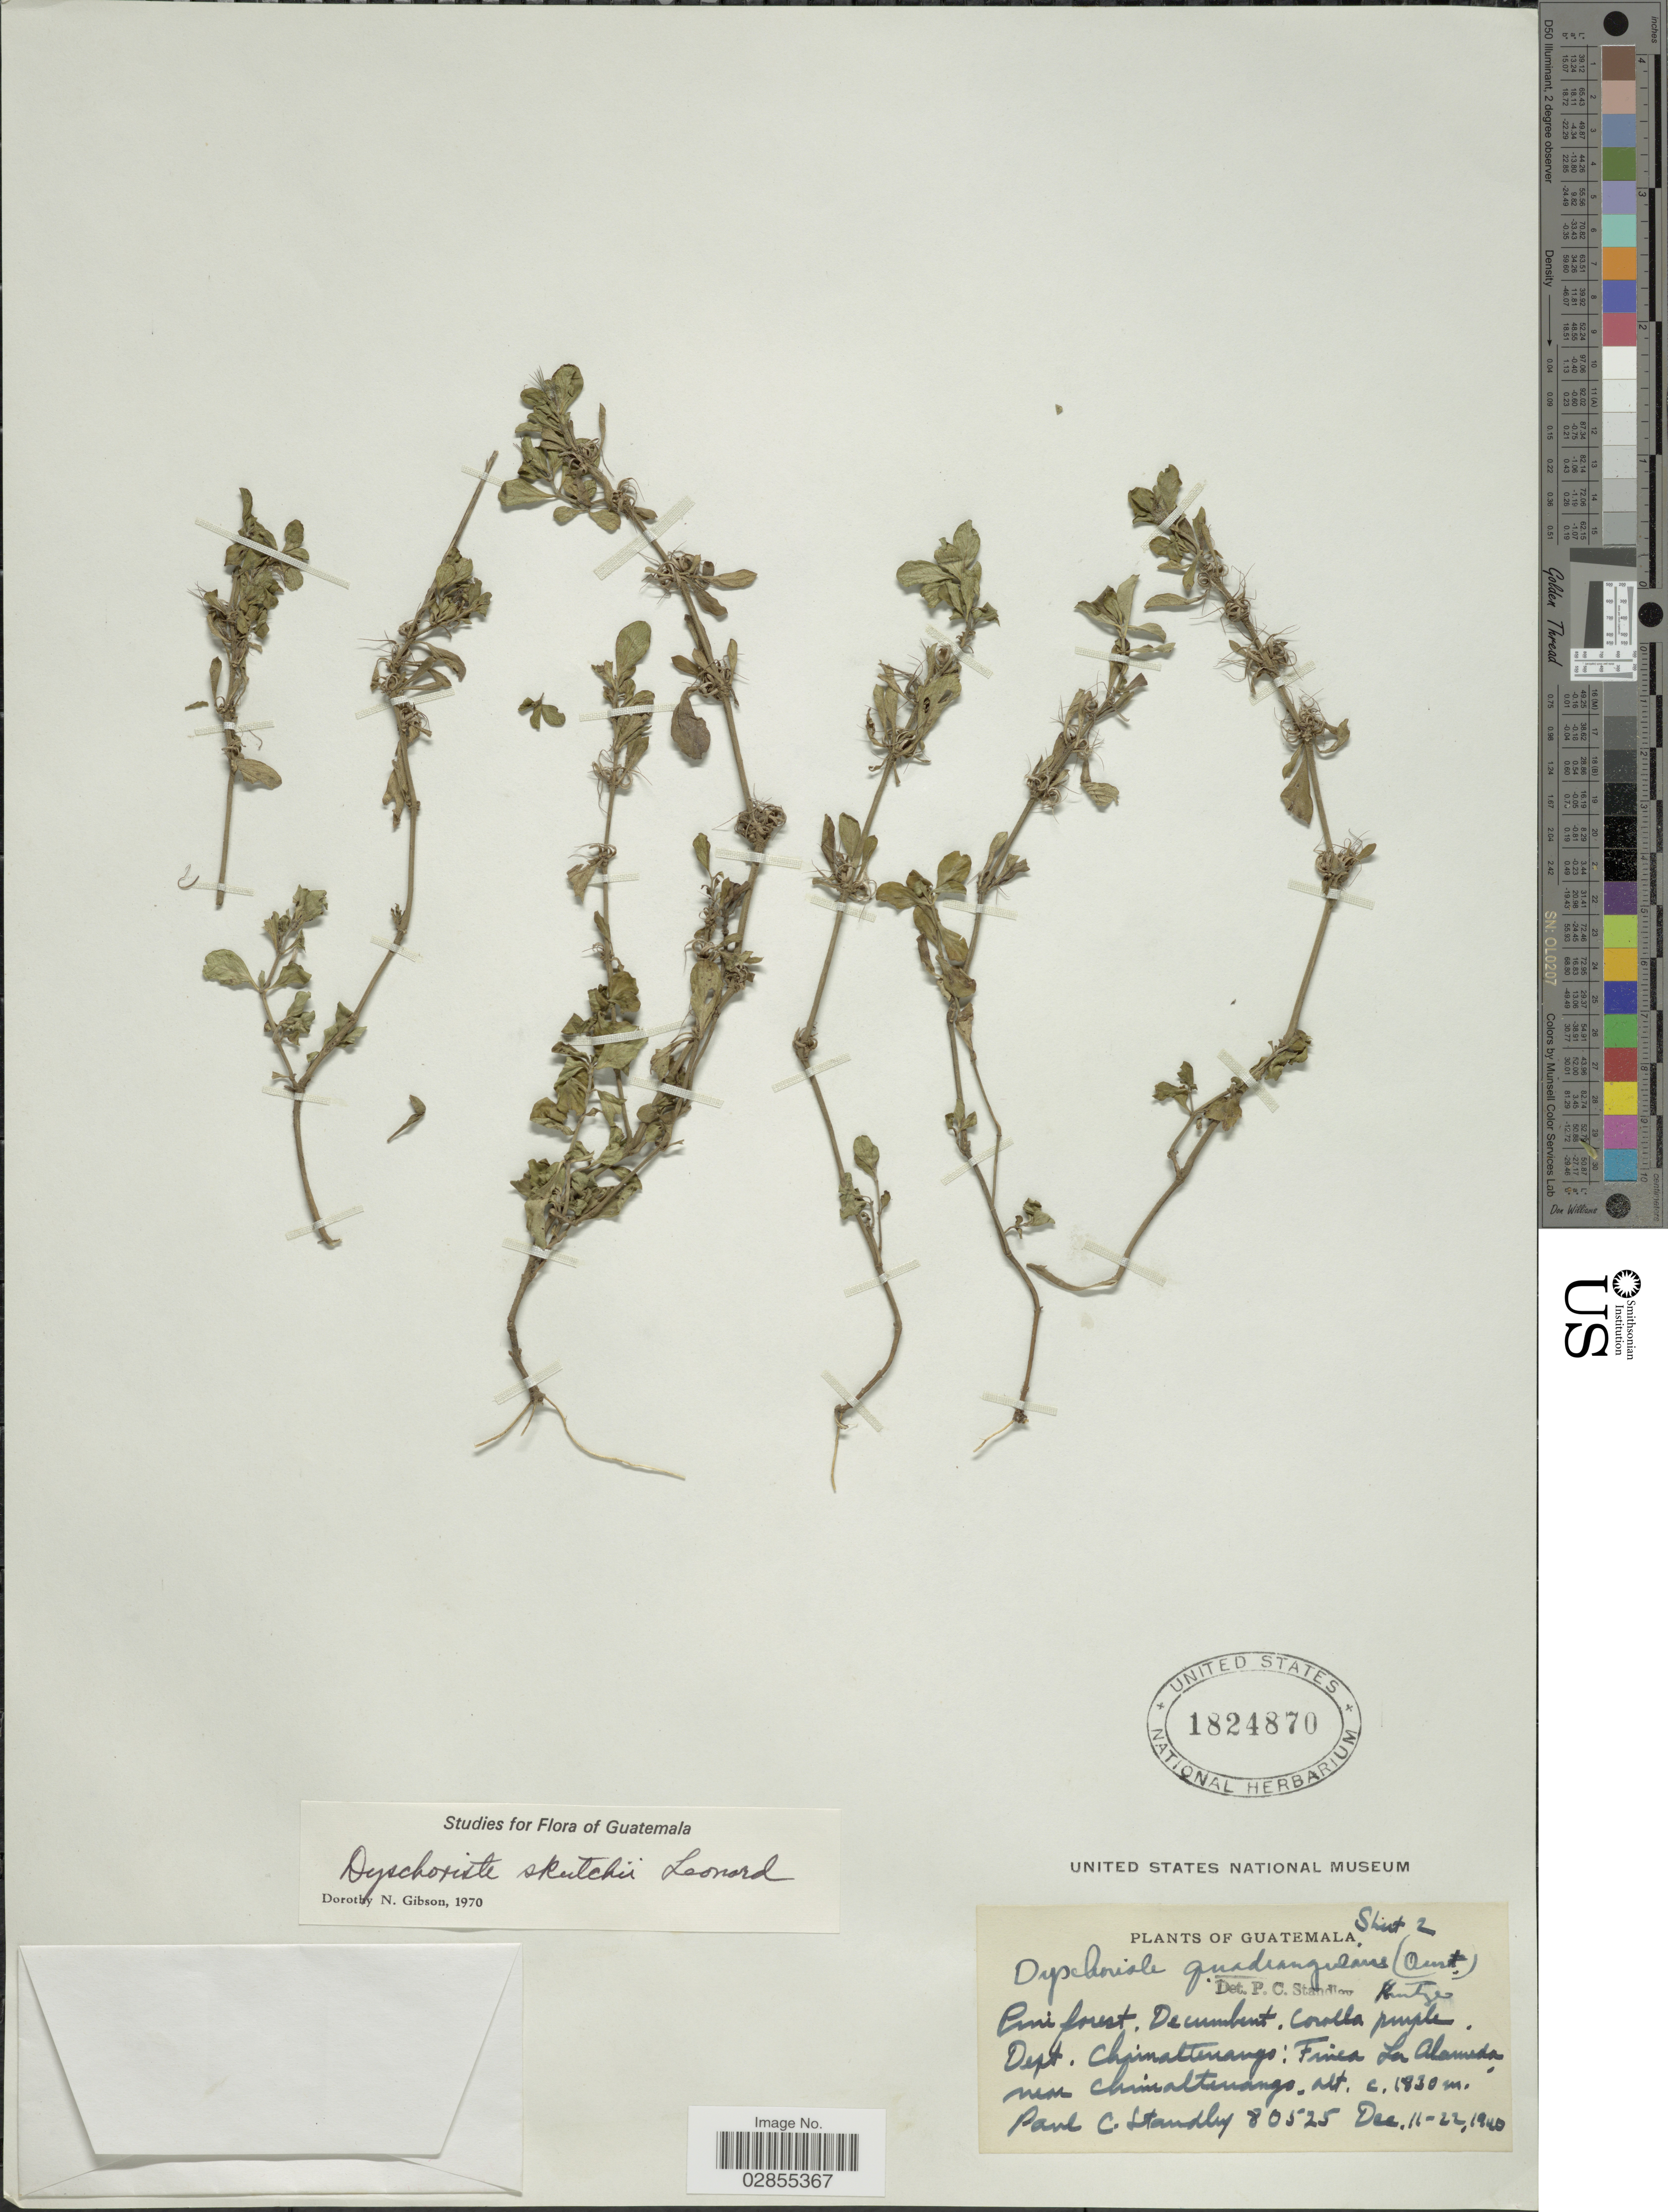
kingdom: Plantae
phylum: Tracheophyta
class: Magnoliopsida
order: Lamiales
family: Acanthaceae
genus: Dyschoriste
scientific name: Dyschoriste capitata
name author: (Oerst.) Kuntze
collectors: P. C. Standley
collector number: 80525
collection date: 1940-12-11/1940-12-22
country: Guatemala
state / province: Chimaltenango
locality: Dept. Chimaltenango, Finca La Alameda, near Chimaltenango.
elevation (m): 1830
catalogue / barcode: US 1824870